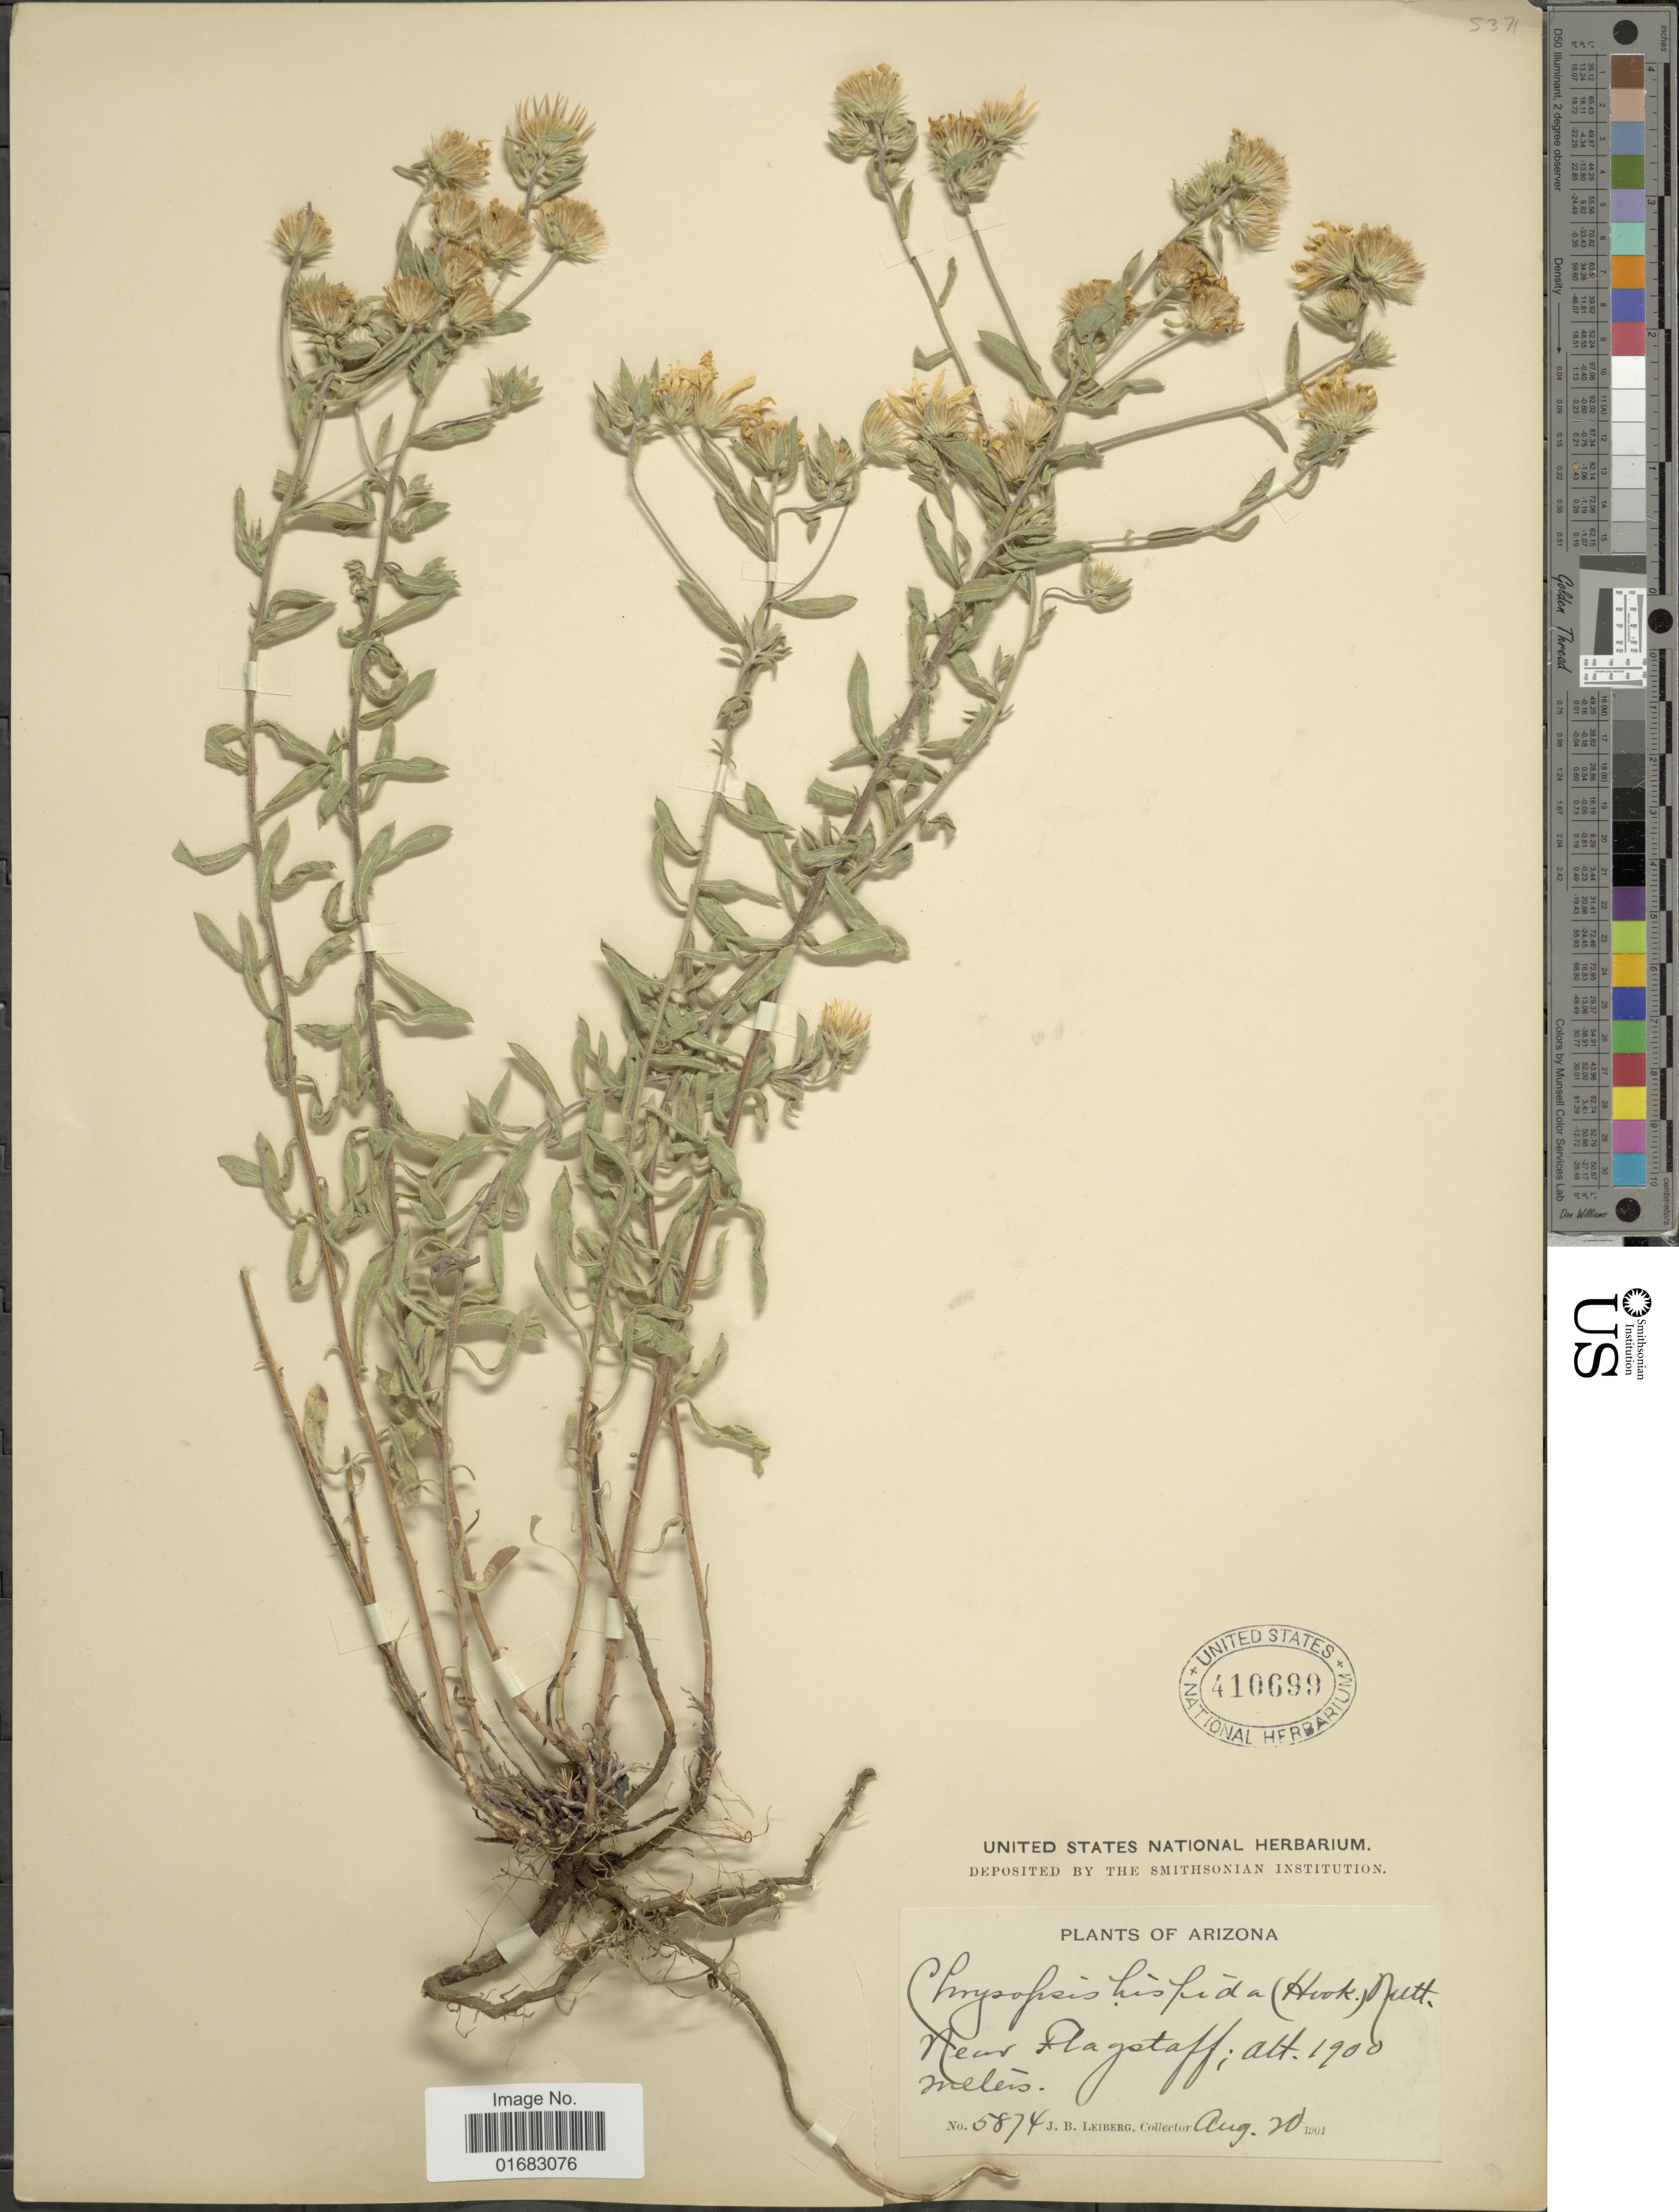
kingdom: Plantae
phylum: Tracheophyta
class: Magnoliopsida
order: Asterales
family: Asteraceae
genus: Heterotheca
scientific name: Heterotheca villosa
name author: (Pursh) Shinners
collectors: J. B. Leiberg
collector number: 5874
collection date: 1901-08-20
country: United States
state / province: Arizona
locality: Near Flagstaff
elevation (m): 1900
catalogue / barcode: US 410699